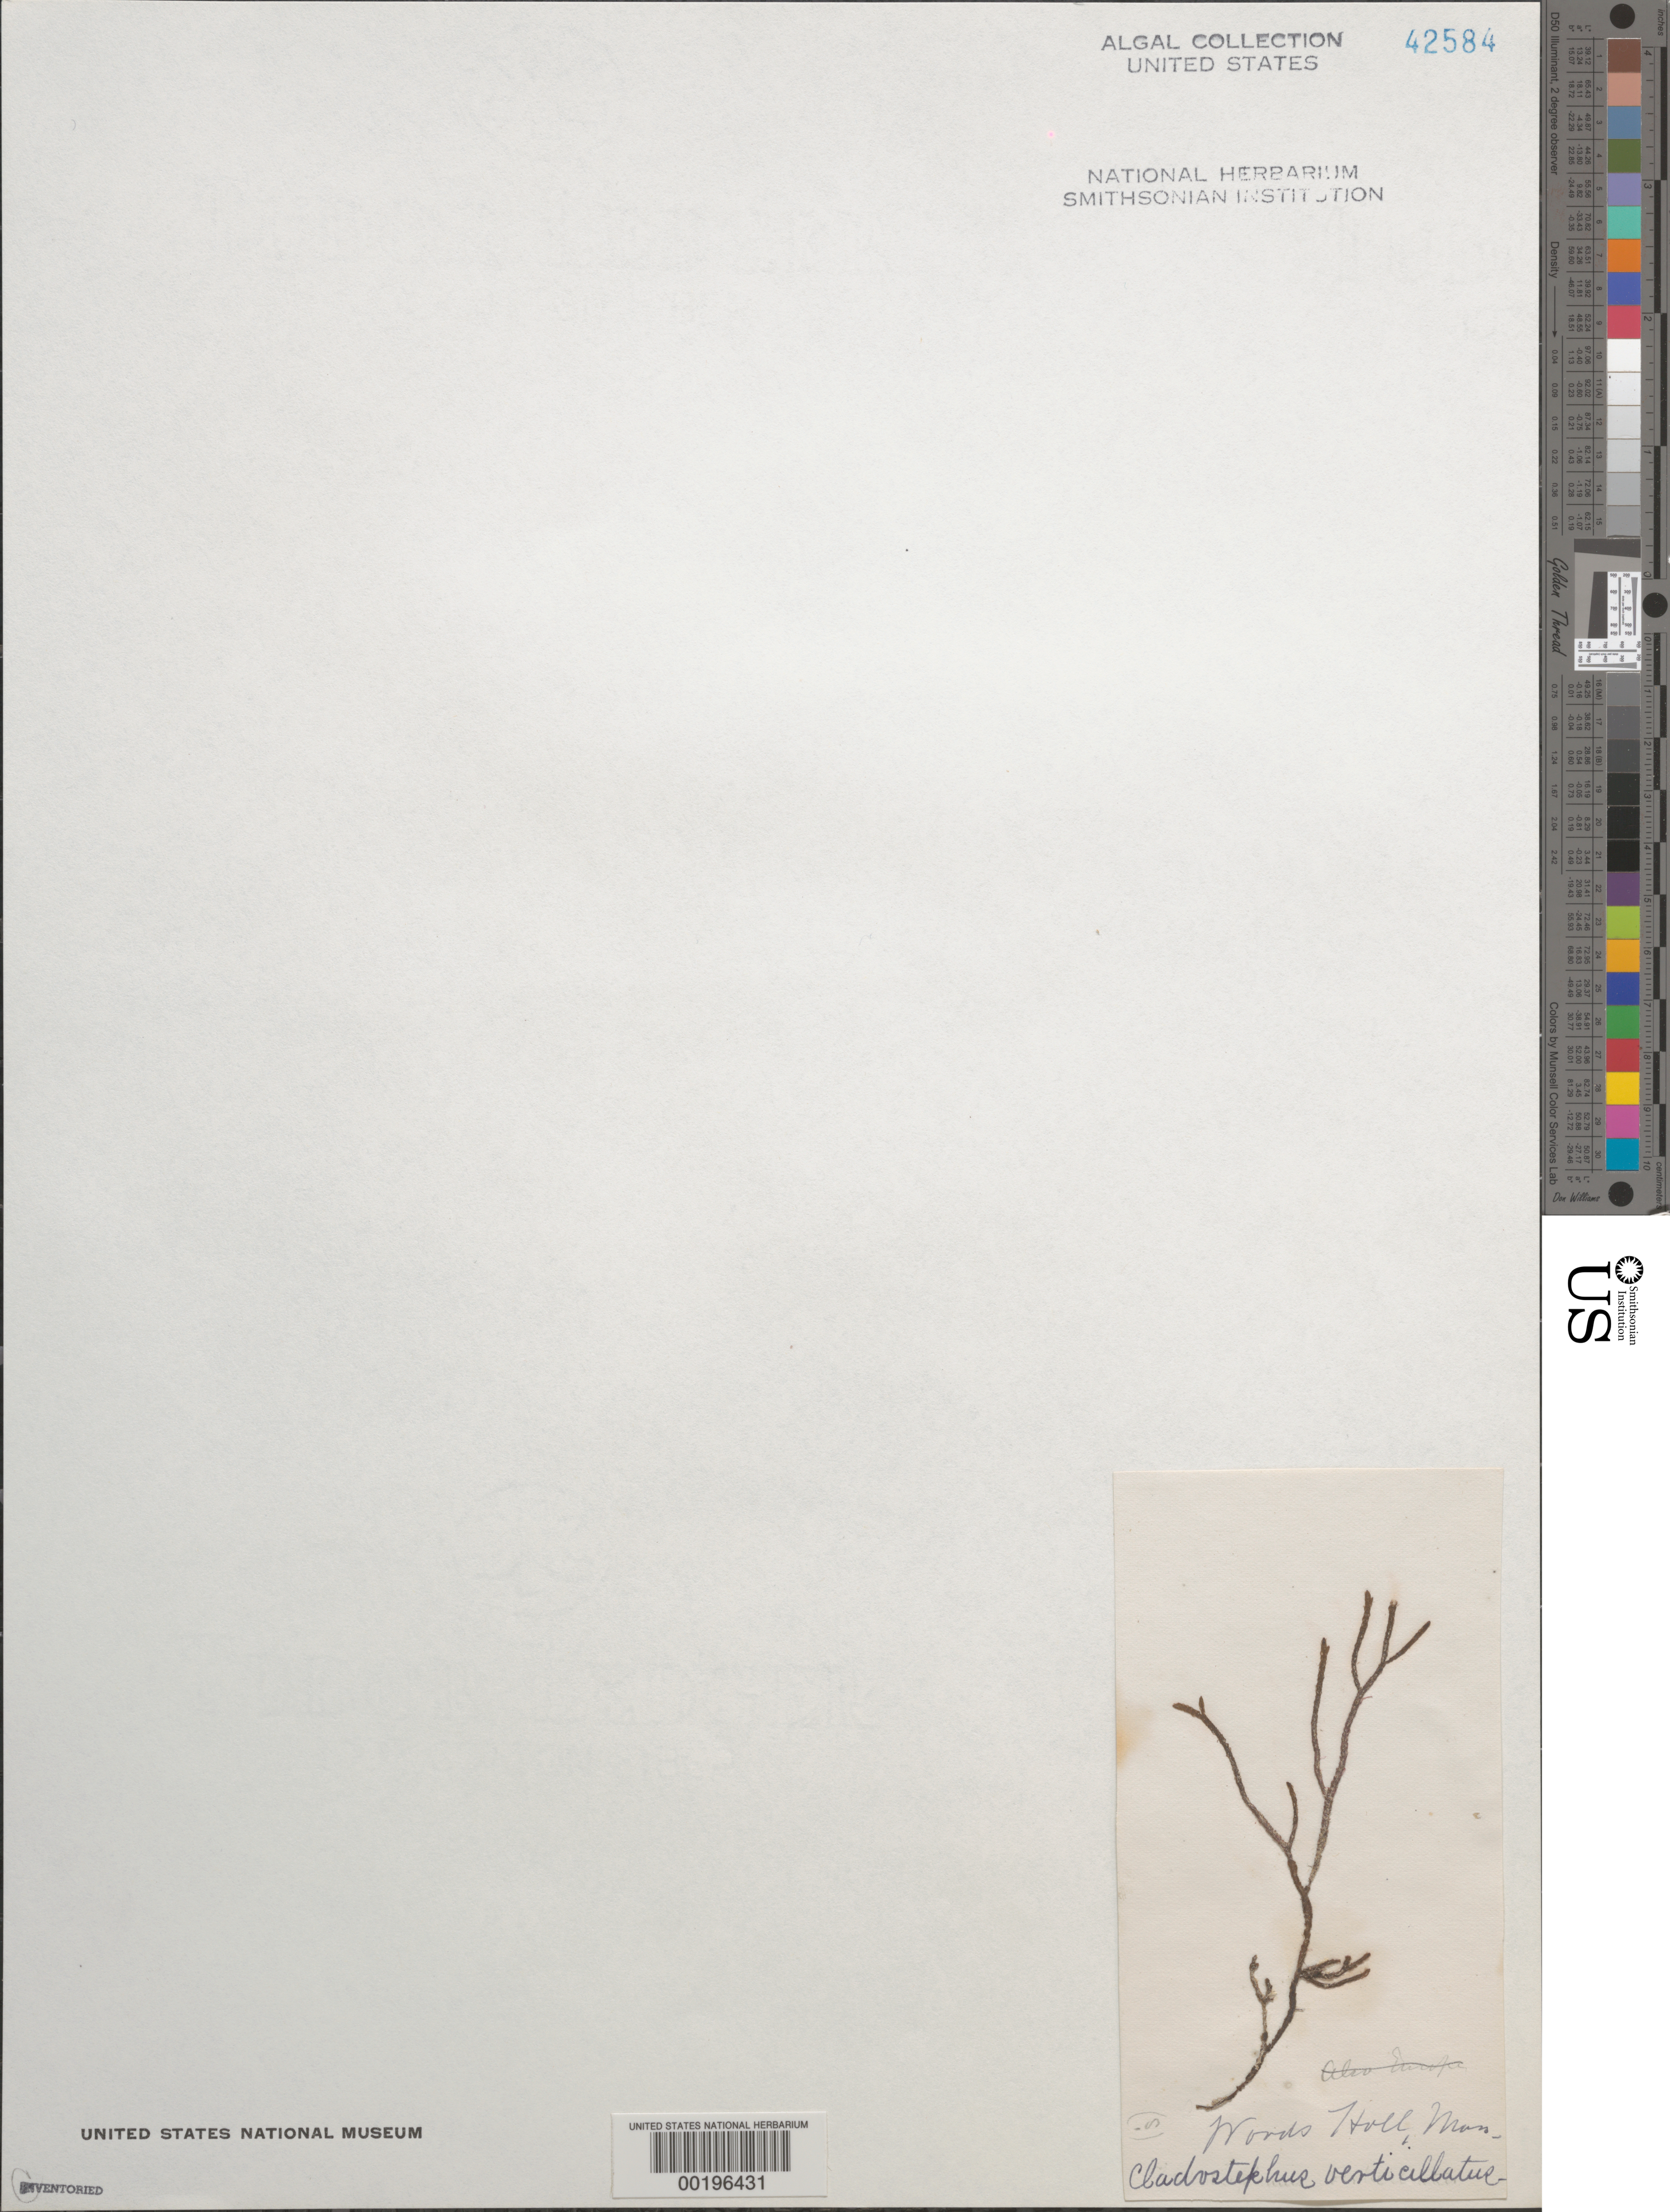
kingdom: Chromista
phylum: Ochrophyta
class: Phaeophyceae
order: Sphacelariales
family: Cladostephaceae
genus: Cladostephus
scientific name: Cladostephus hirsutus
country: United States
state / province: Massachusetts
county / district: Barnstable County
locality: Woods Hole (Woods Holl)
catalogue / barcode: US 42584